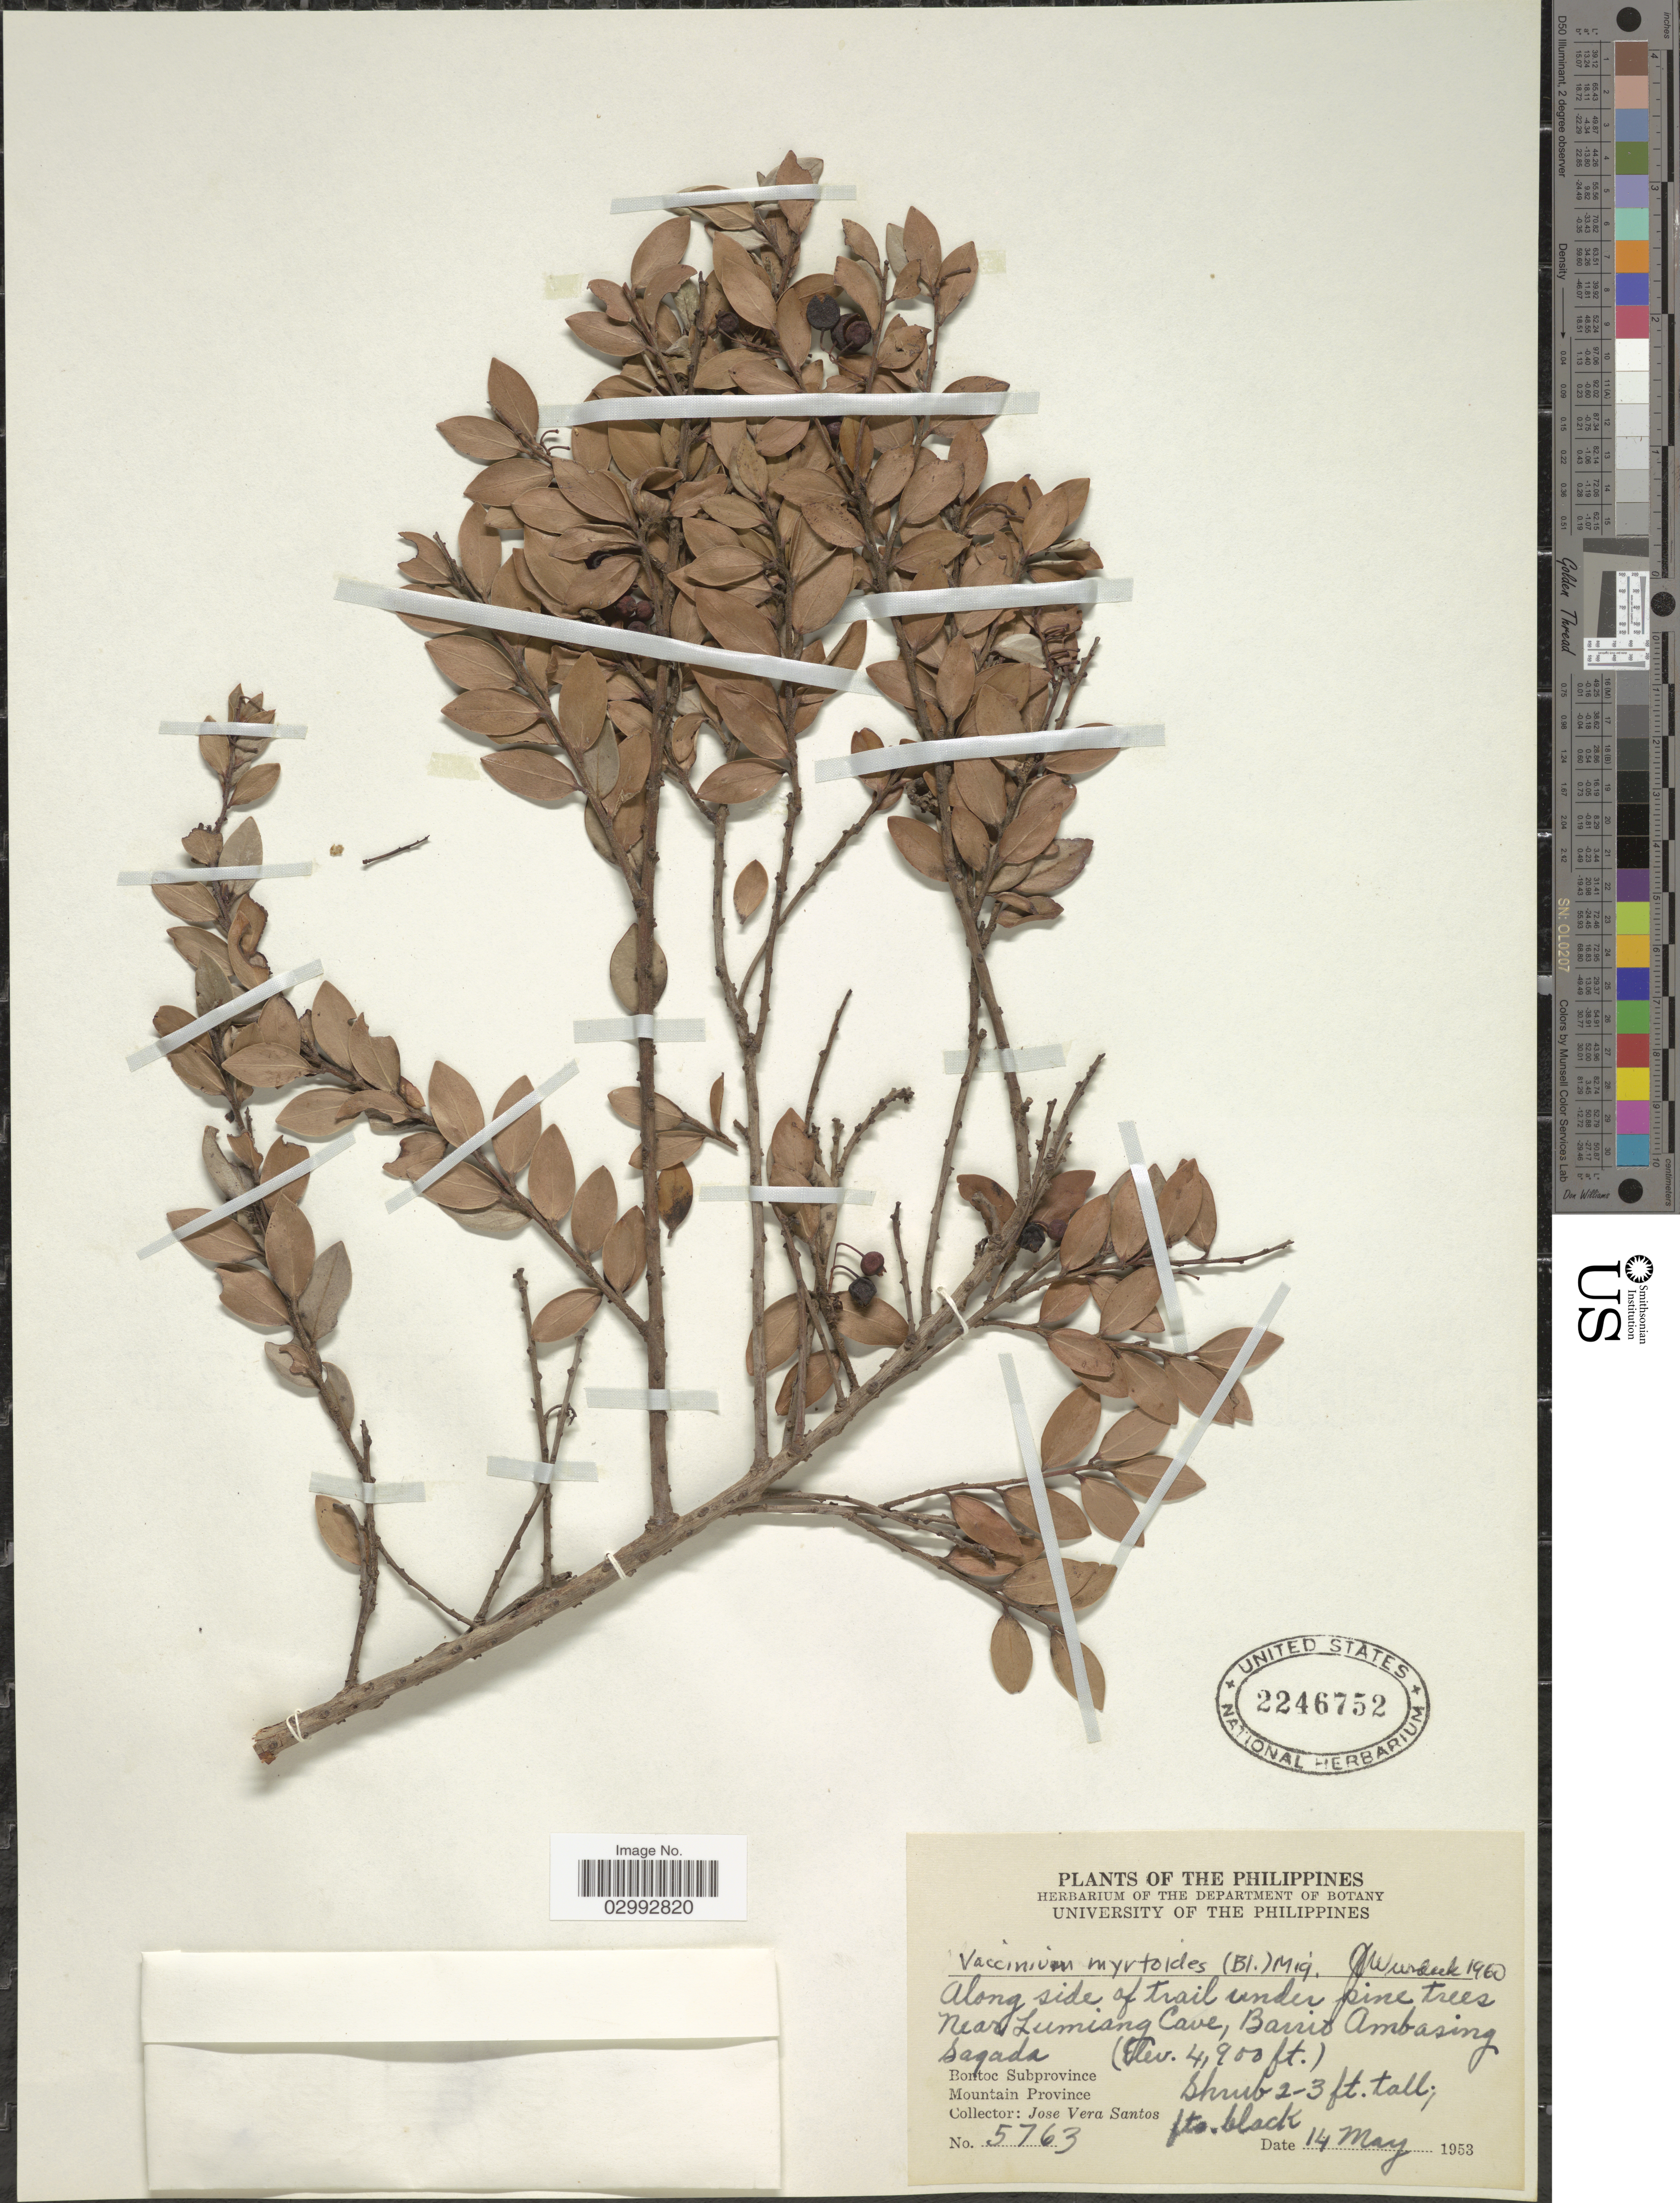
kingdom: Plantae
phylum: Tracheophyta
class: Magnoliopsida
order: Ericales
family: Ericaceae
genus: Vaccinium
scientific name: Vaccinium myrtoides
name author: Miq.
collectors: J. Vera Santos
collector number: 5763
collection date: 1953-05-14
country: Philippines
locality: Near Lumiang Cave, Barrio Ambasing Sagada. Bontoc subprovince. Mountain Province.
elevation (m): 1494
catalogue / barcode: US 2246752